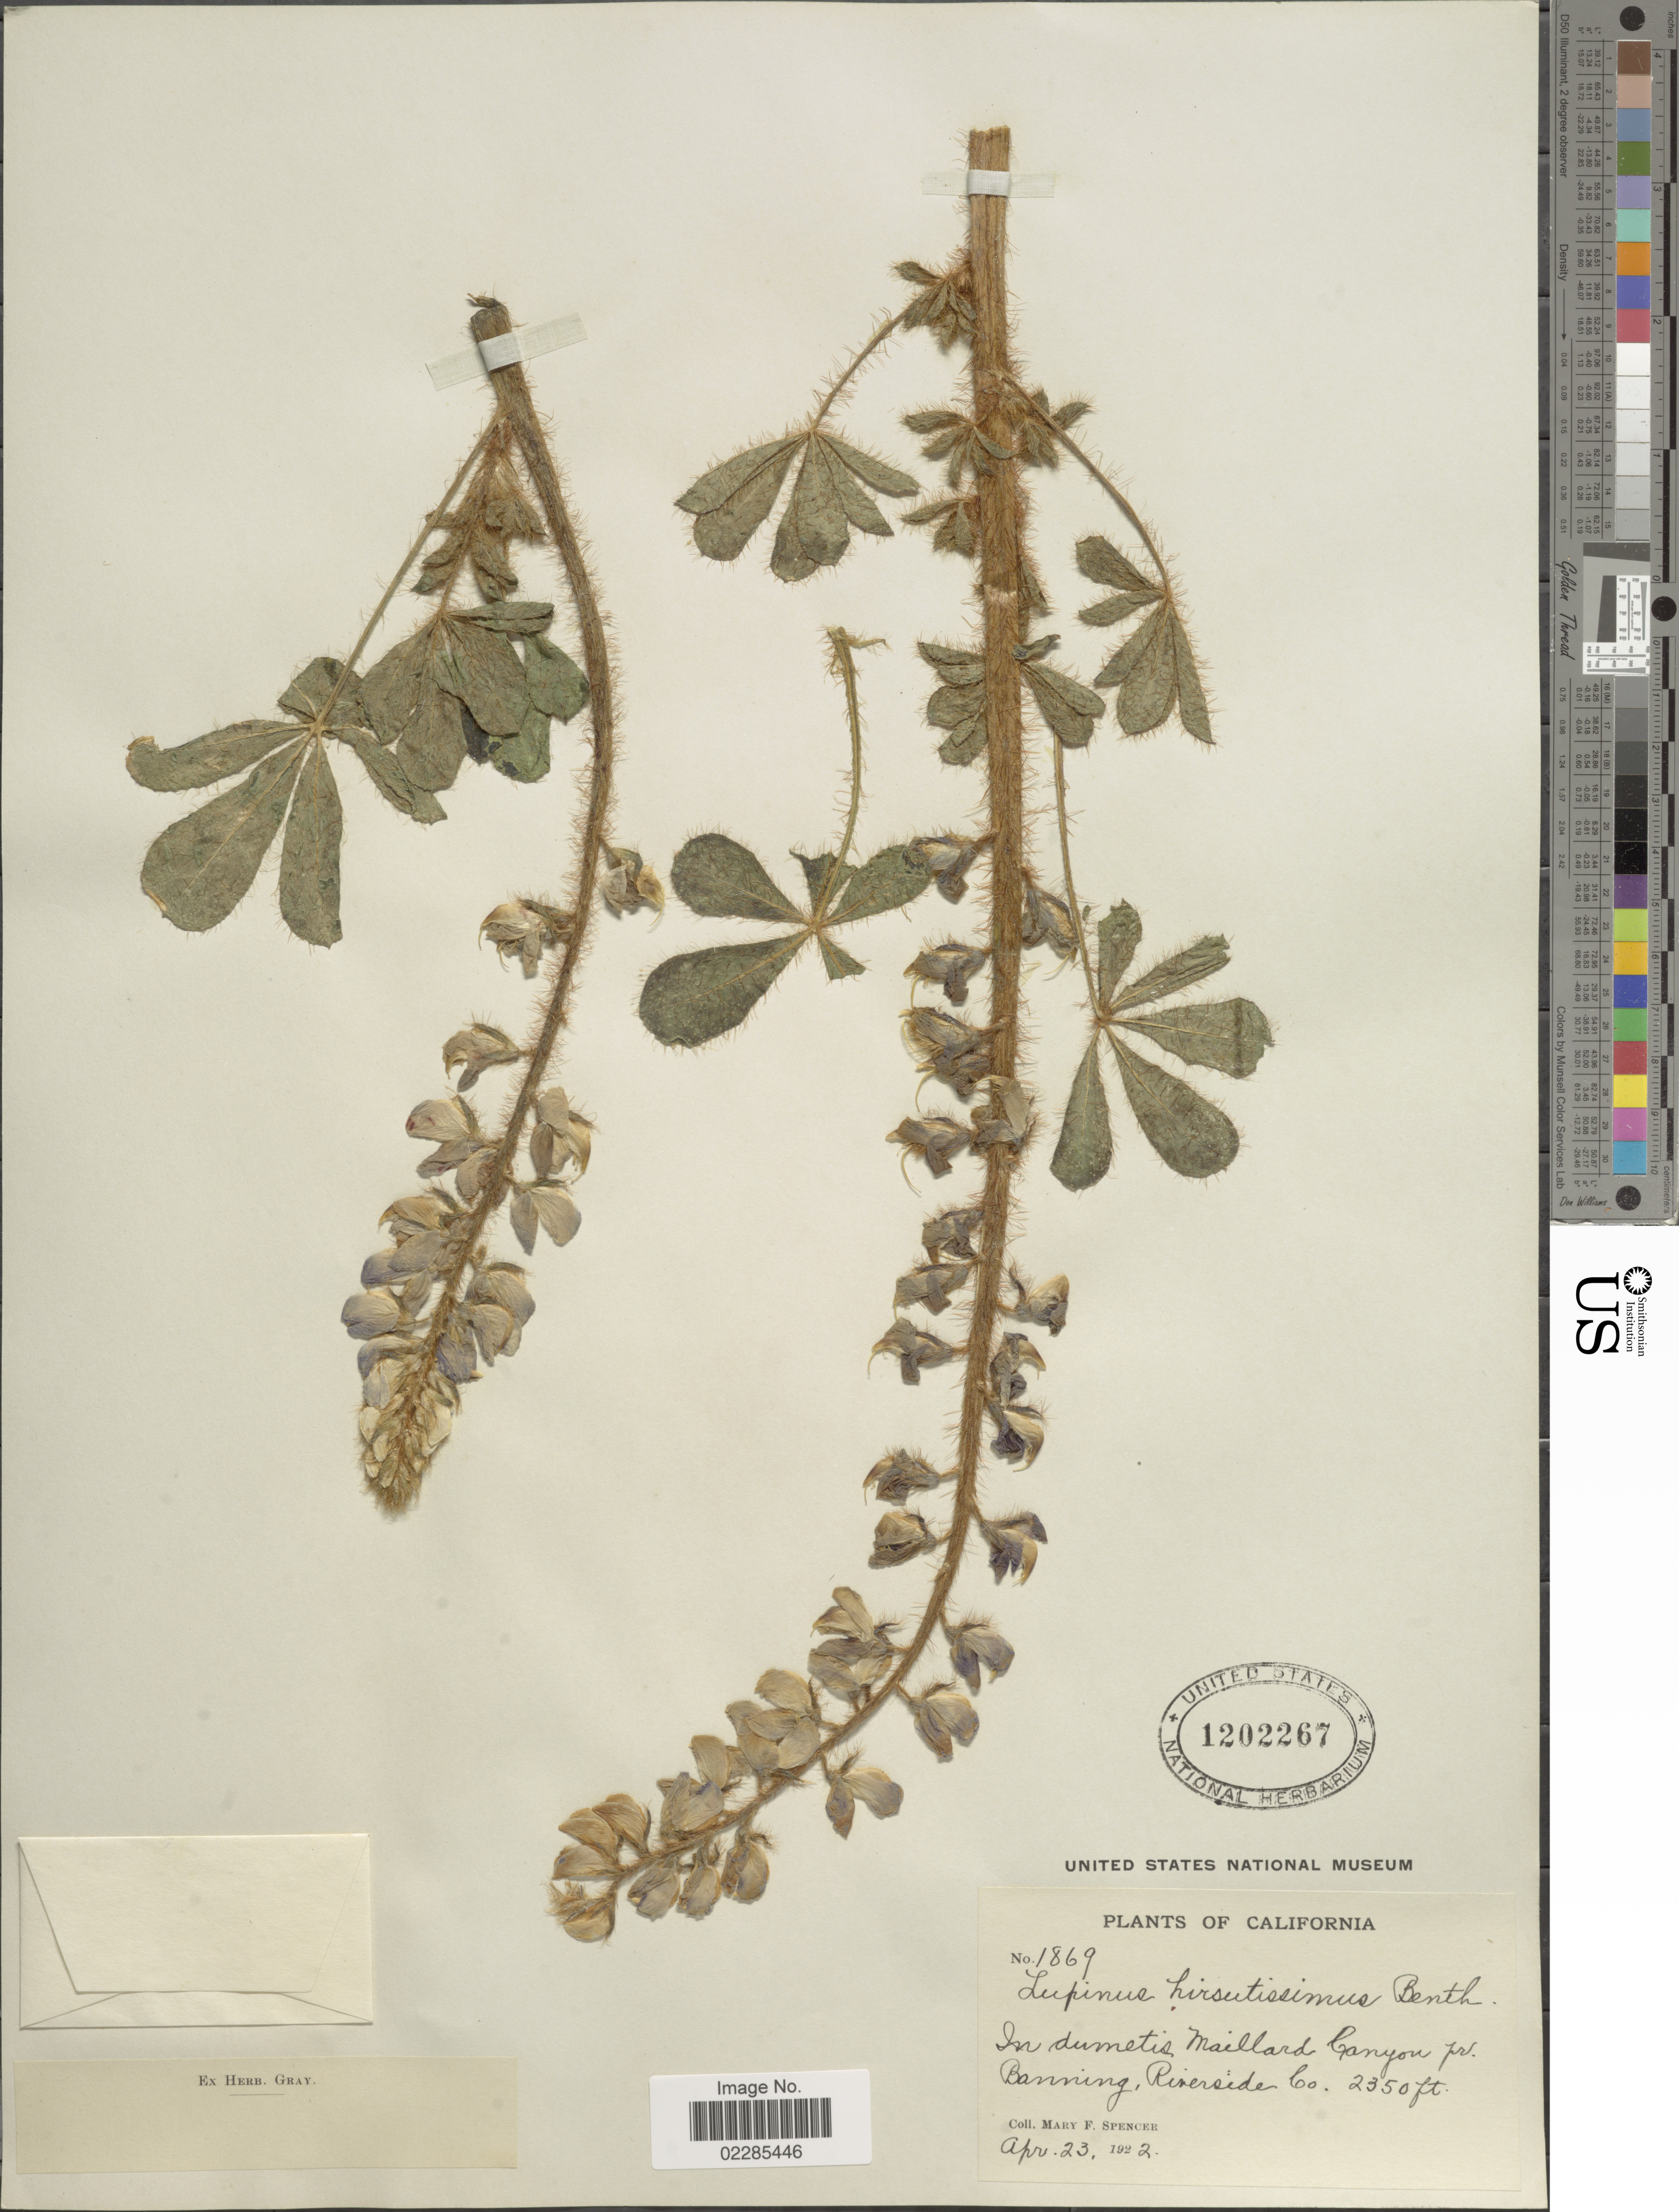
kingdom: Plantae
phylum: Tracheophyta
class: Magnoliopsida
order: Fabales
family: Fabaceae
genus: Lupinus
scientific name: Lupinus hirsutissimus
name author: Benth.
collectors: H. H. Rusby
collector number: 555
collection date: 1883-05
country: United States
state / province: Arizona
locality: Prescott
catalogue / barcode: US 20961